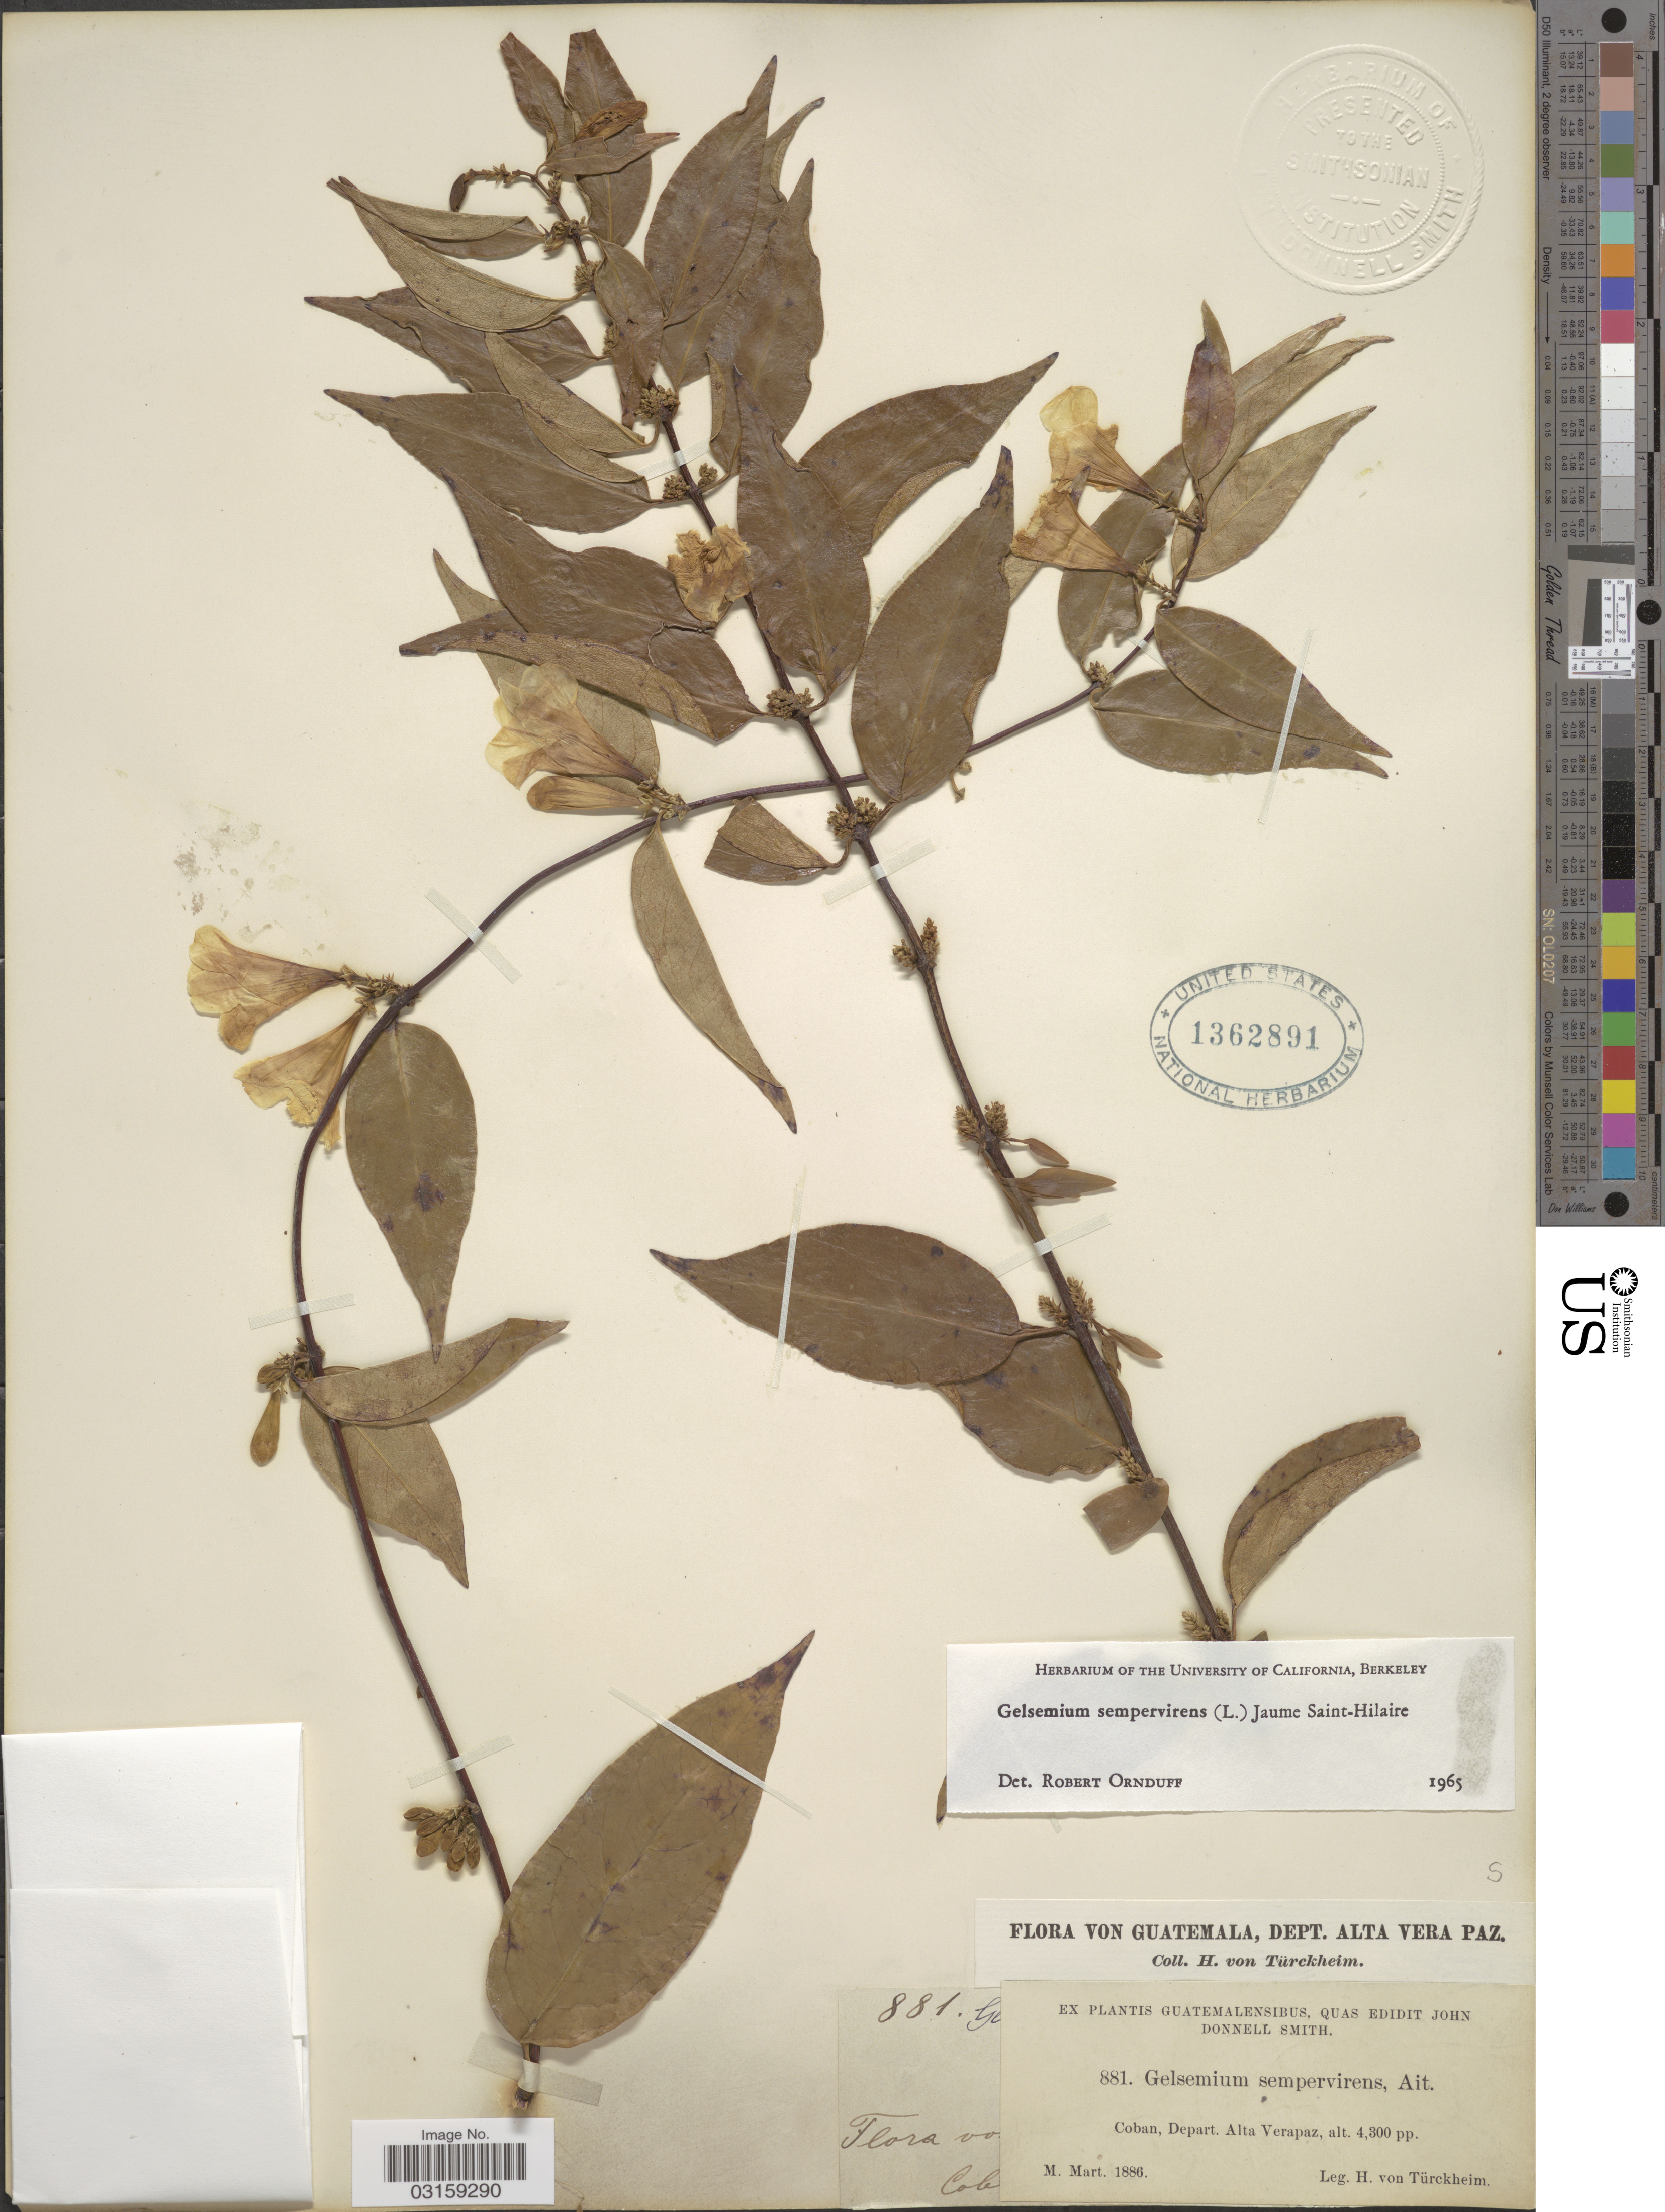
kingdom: Plantae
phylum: Tracheophyta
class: Magnoliopsida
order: Gentianales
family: Gelsemiaceae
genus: Gelsemium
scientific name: Gelsemium sempervirens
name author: (L.) J. St.-Hil.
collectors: H. von Türckheim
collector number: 881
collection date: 1886-03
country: Guatemala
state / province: Alta Verapaz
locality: Coban, Depart. Alta Verapaz.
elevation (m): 1311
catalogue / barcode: US 1362891